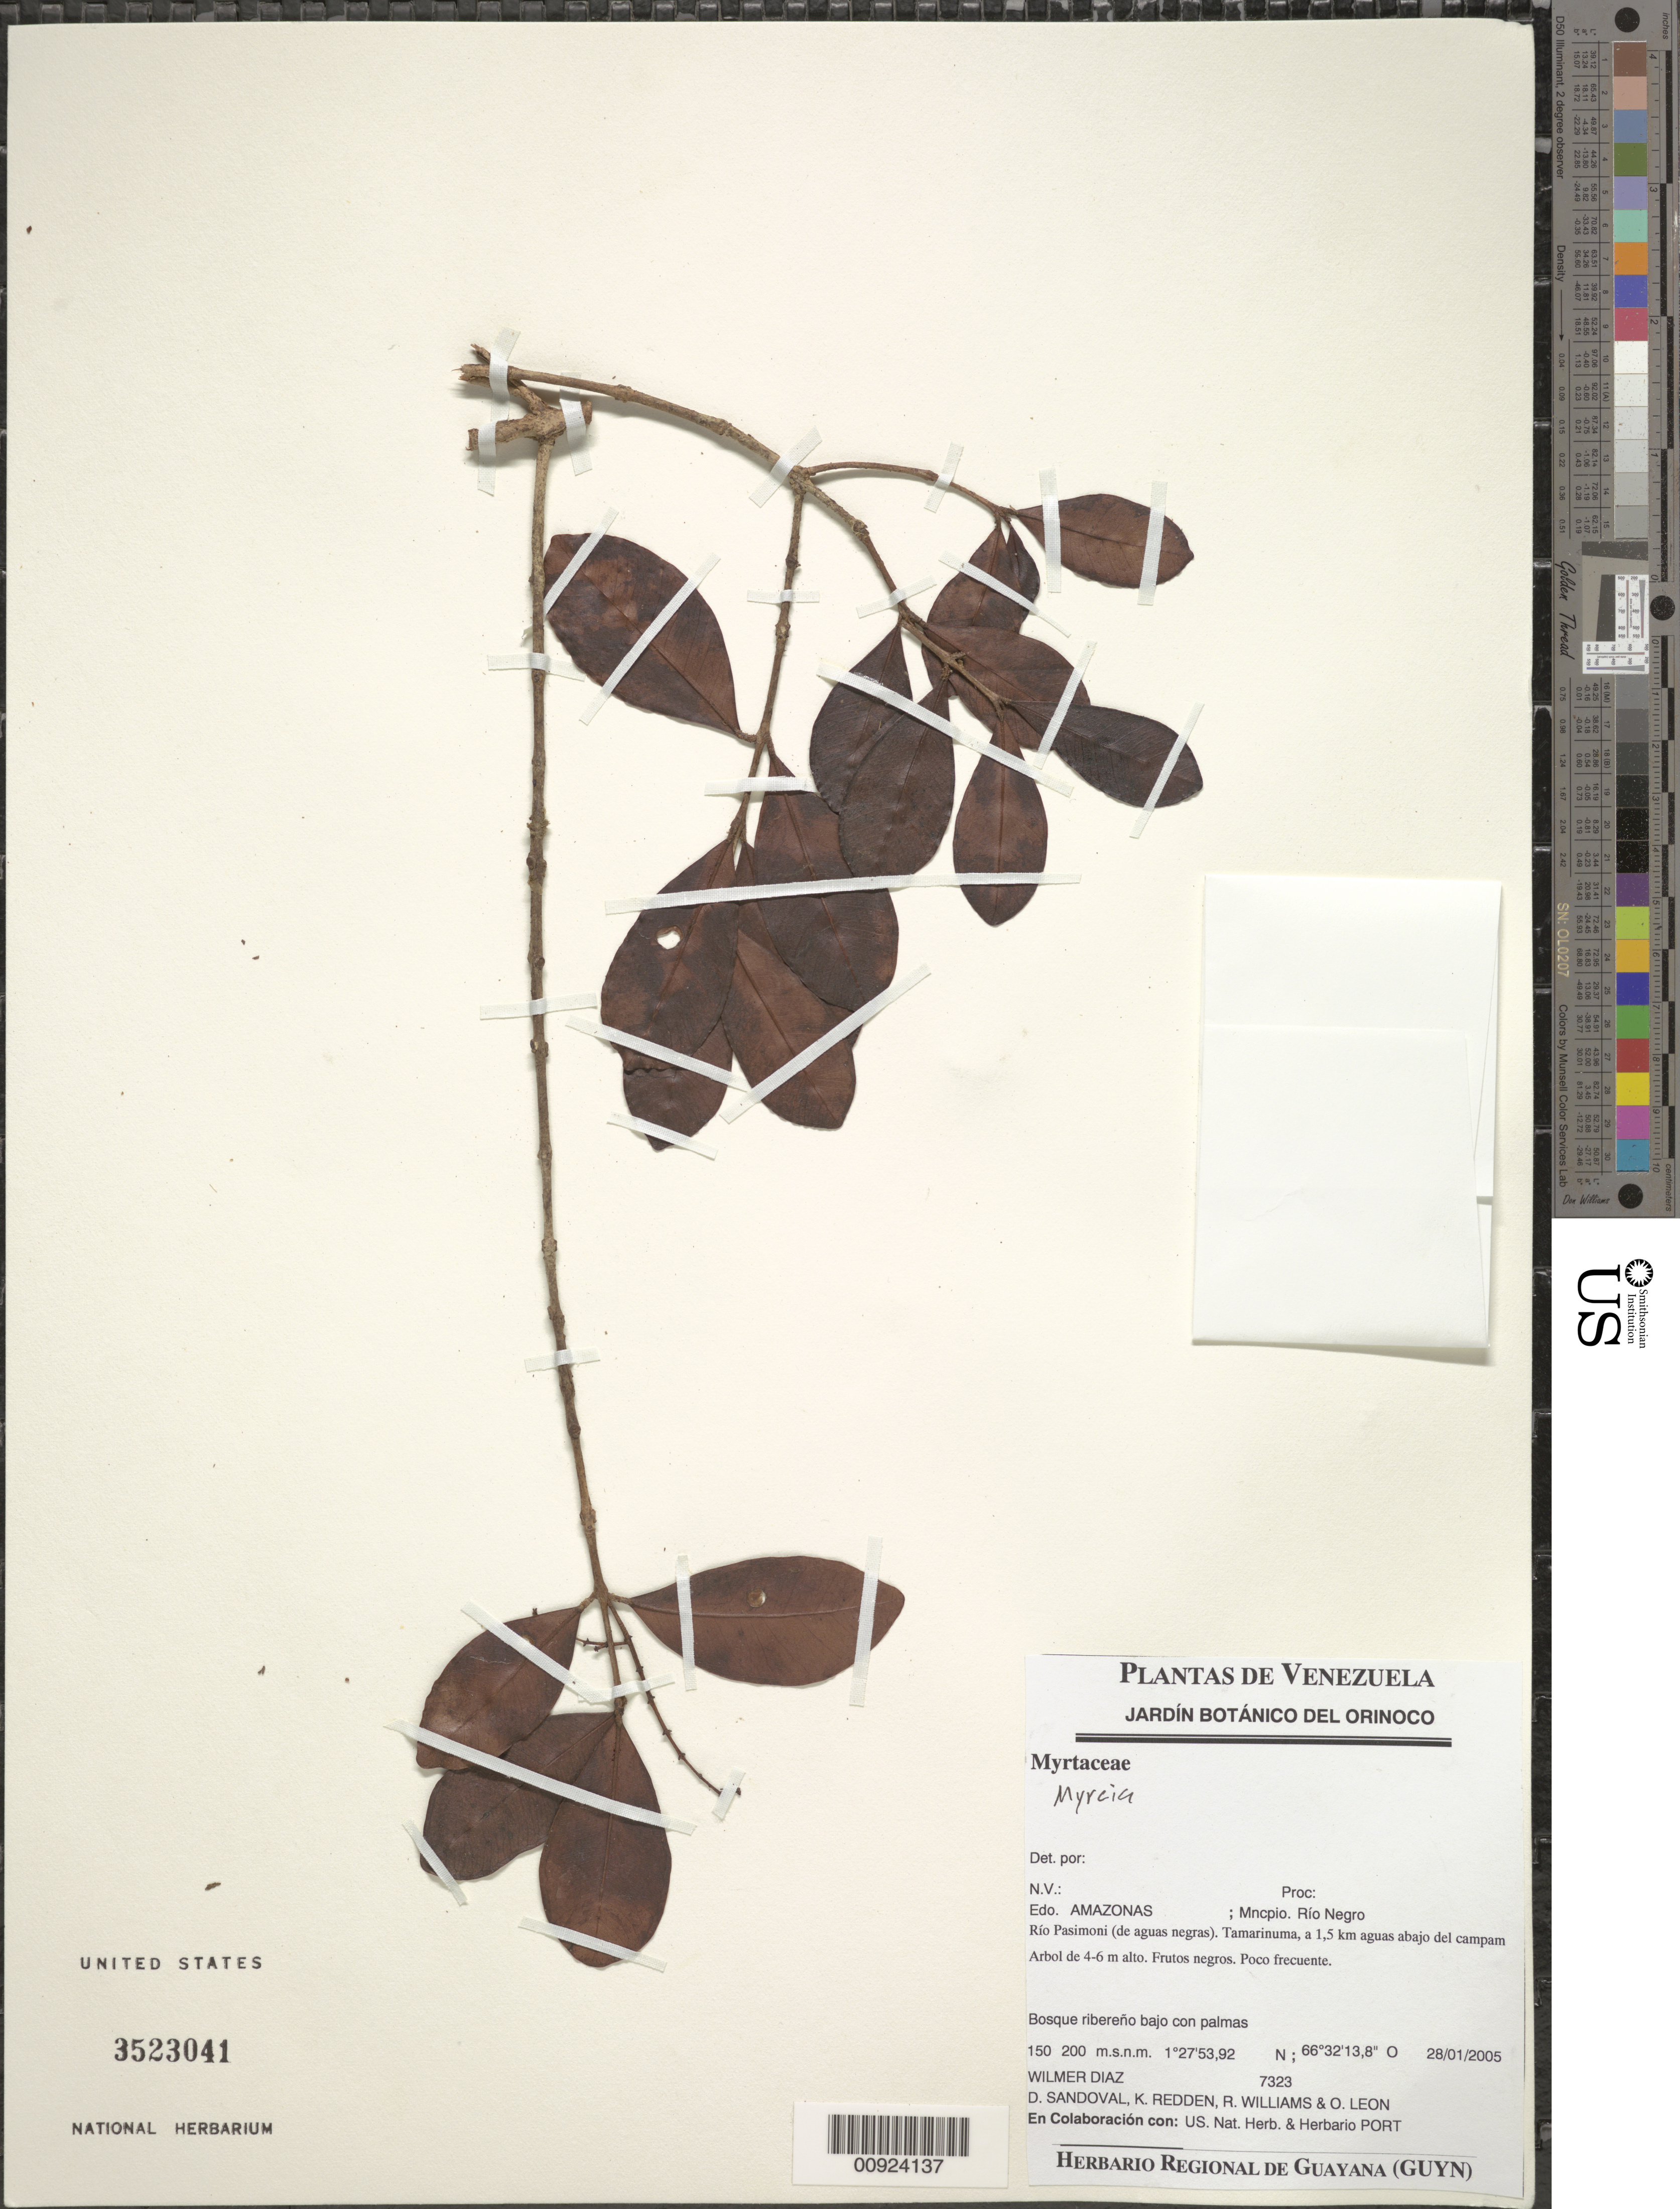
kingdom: Plantae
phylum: Tracheophyta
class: Magnoliopsida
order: Myrtales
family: Myrtaceae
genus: Myrcia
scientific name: Myrcia sp.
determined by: Holst, Bruce K.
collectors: W. Díaz P., D. Sandoval, K. M. Redden, R. Williams & O. León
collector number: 7323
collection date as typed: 28-Jan-05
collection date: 2005-01-28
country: Venezuela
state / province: Amazonas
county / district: Río Negro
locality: Río Pasimoni, Tamarinuma, a 1.5 aguas abajo del campamento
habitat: Bosque ribereno bajo con palmas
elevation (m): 150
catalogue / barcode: US 3523041